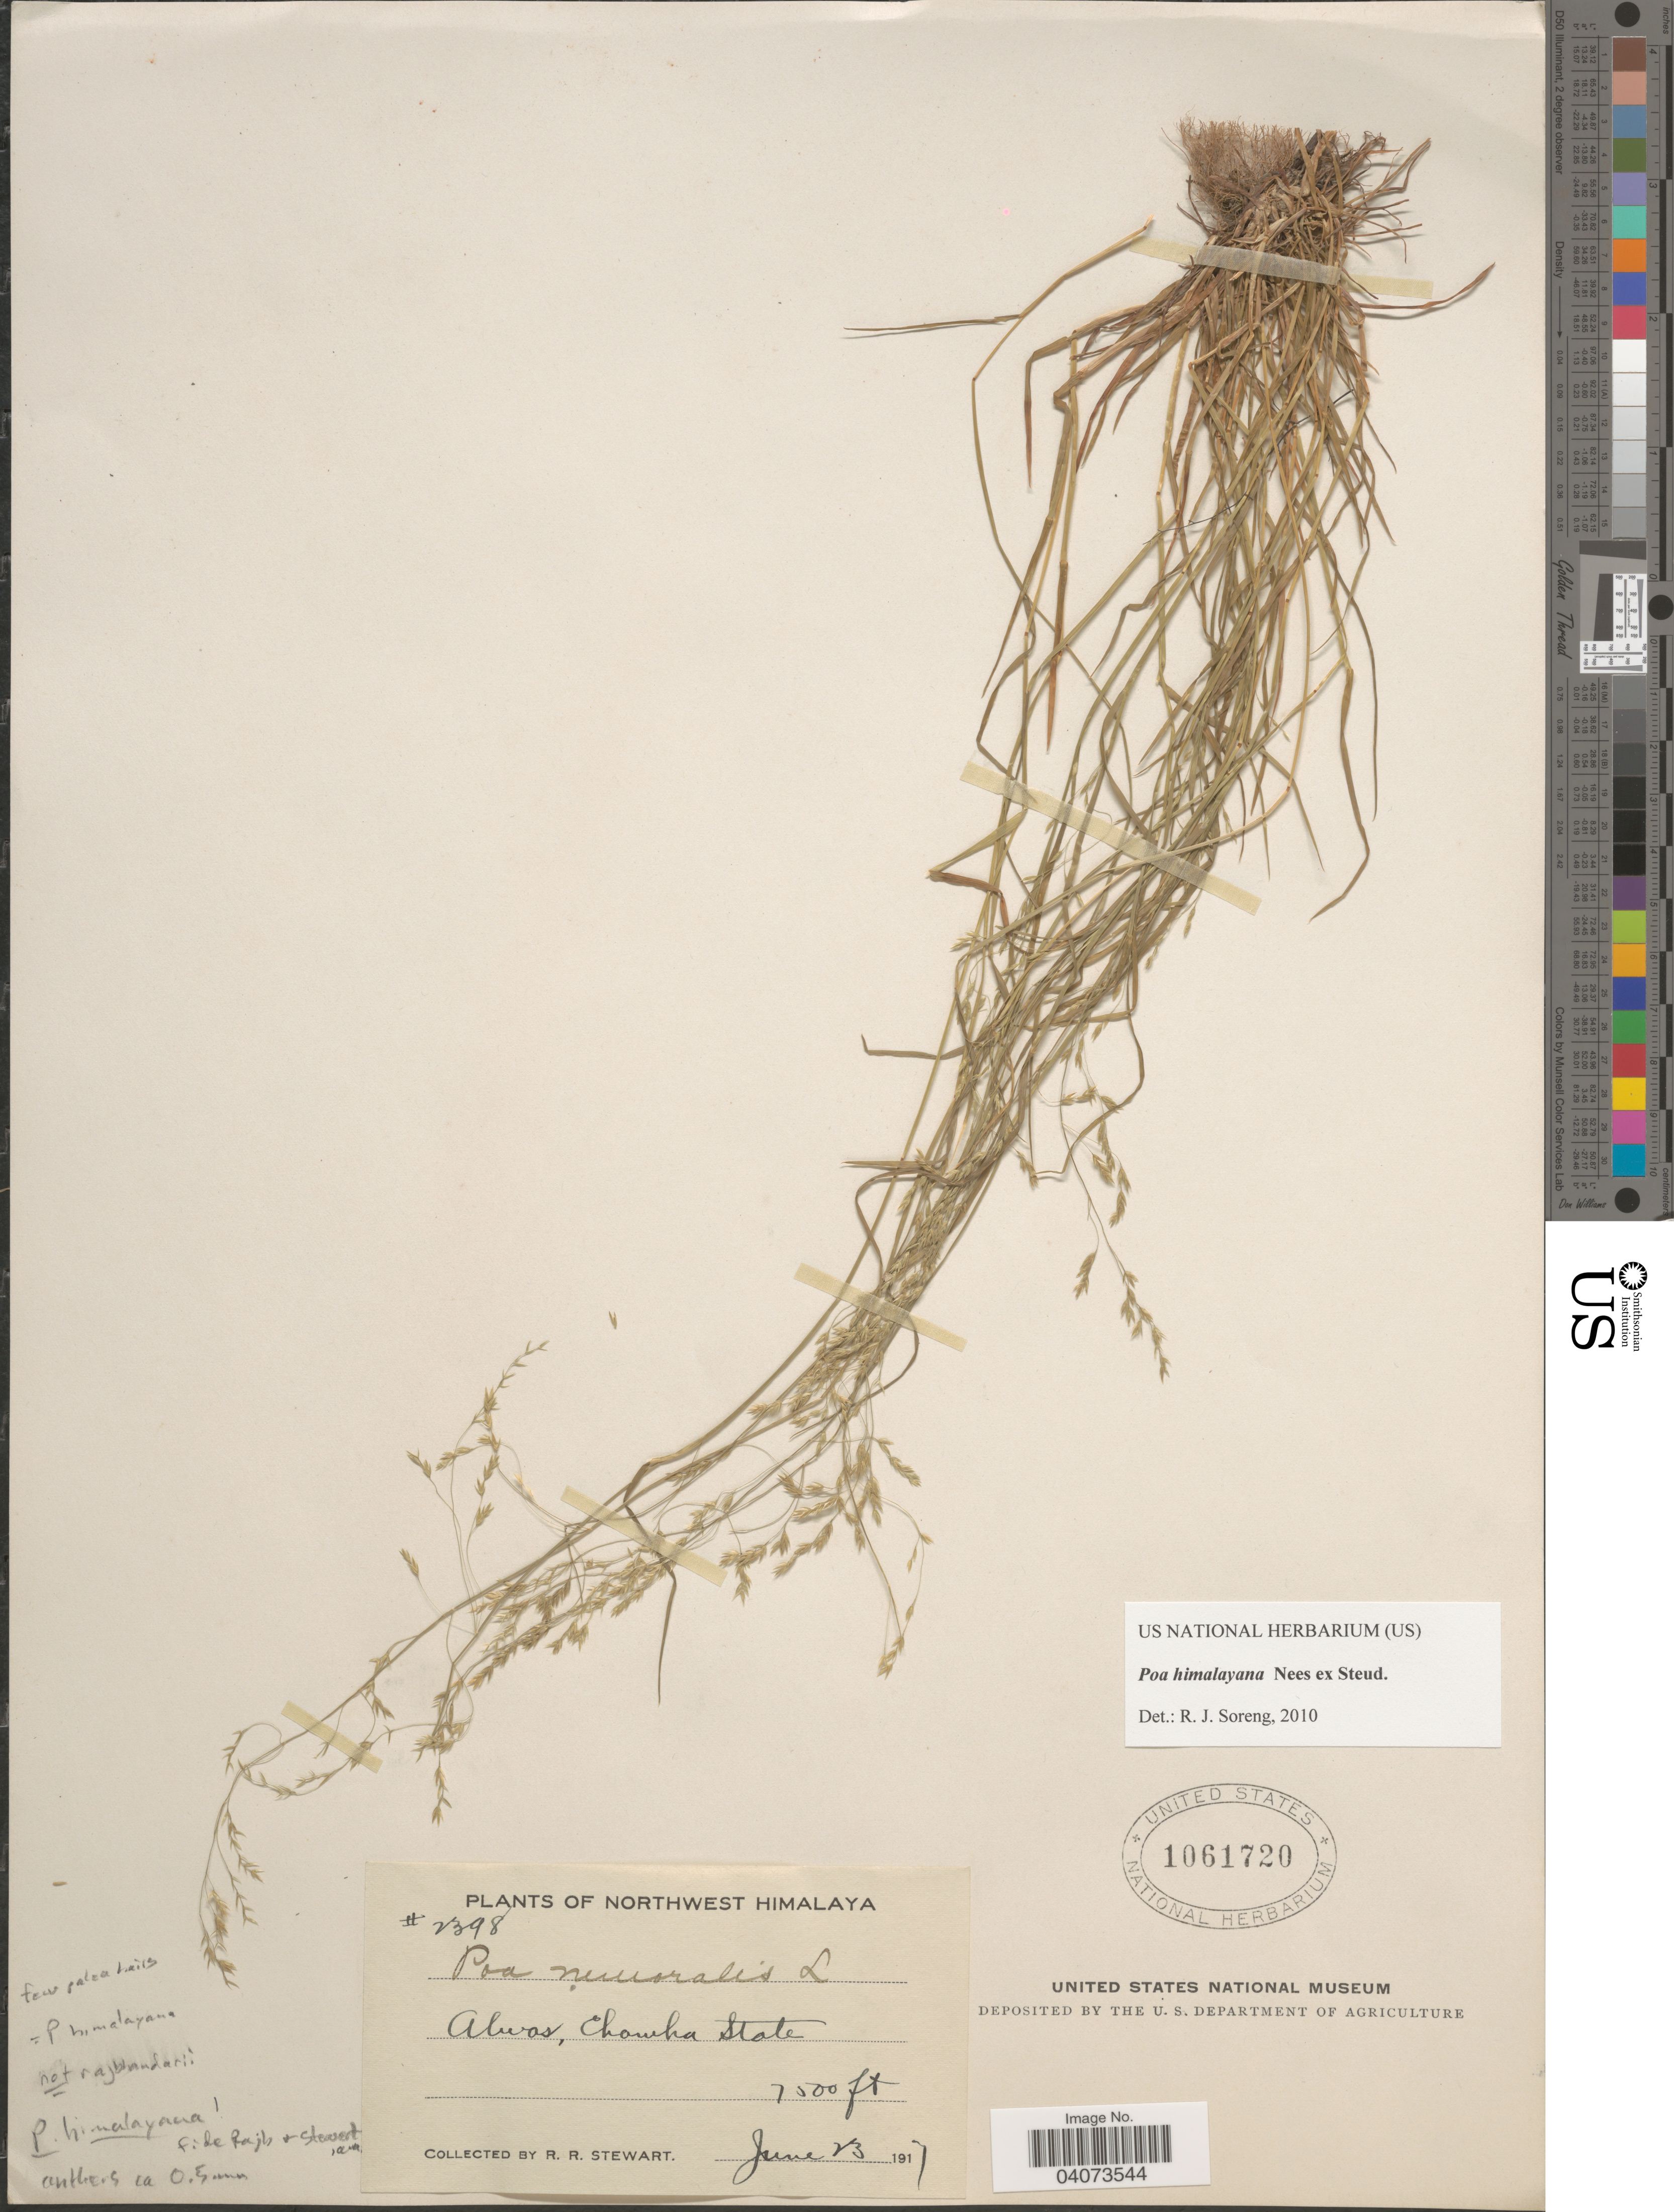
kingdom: Plantae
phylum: Tracheophyta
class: Liliopsida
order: Poales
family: Poaceae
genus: Poa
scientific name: Poa himalayana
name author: Nees ex Steud.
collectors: R. Stewart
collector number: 2398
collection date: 1917-06-23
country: India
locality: Northwest Himalaya. Alwas, Chamba State.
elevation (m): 2286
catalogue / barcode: US 1061720